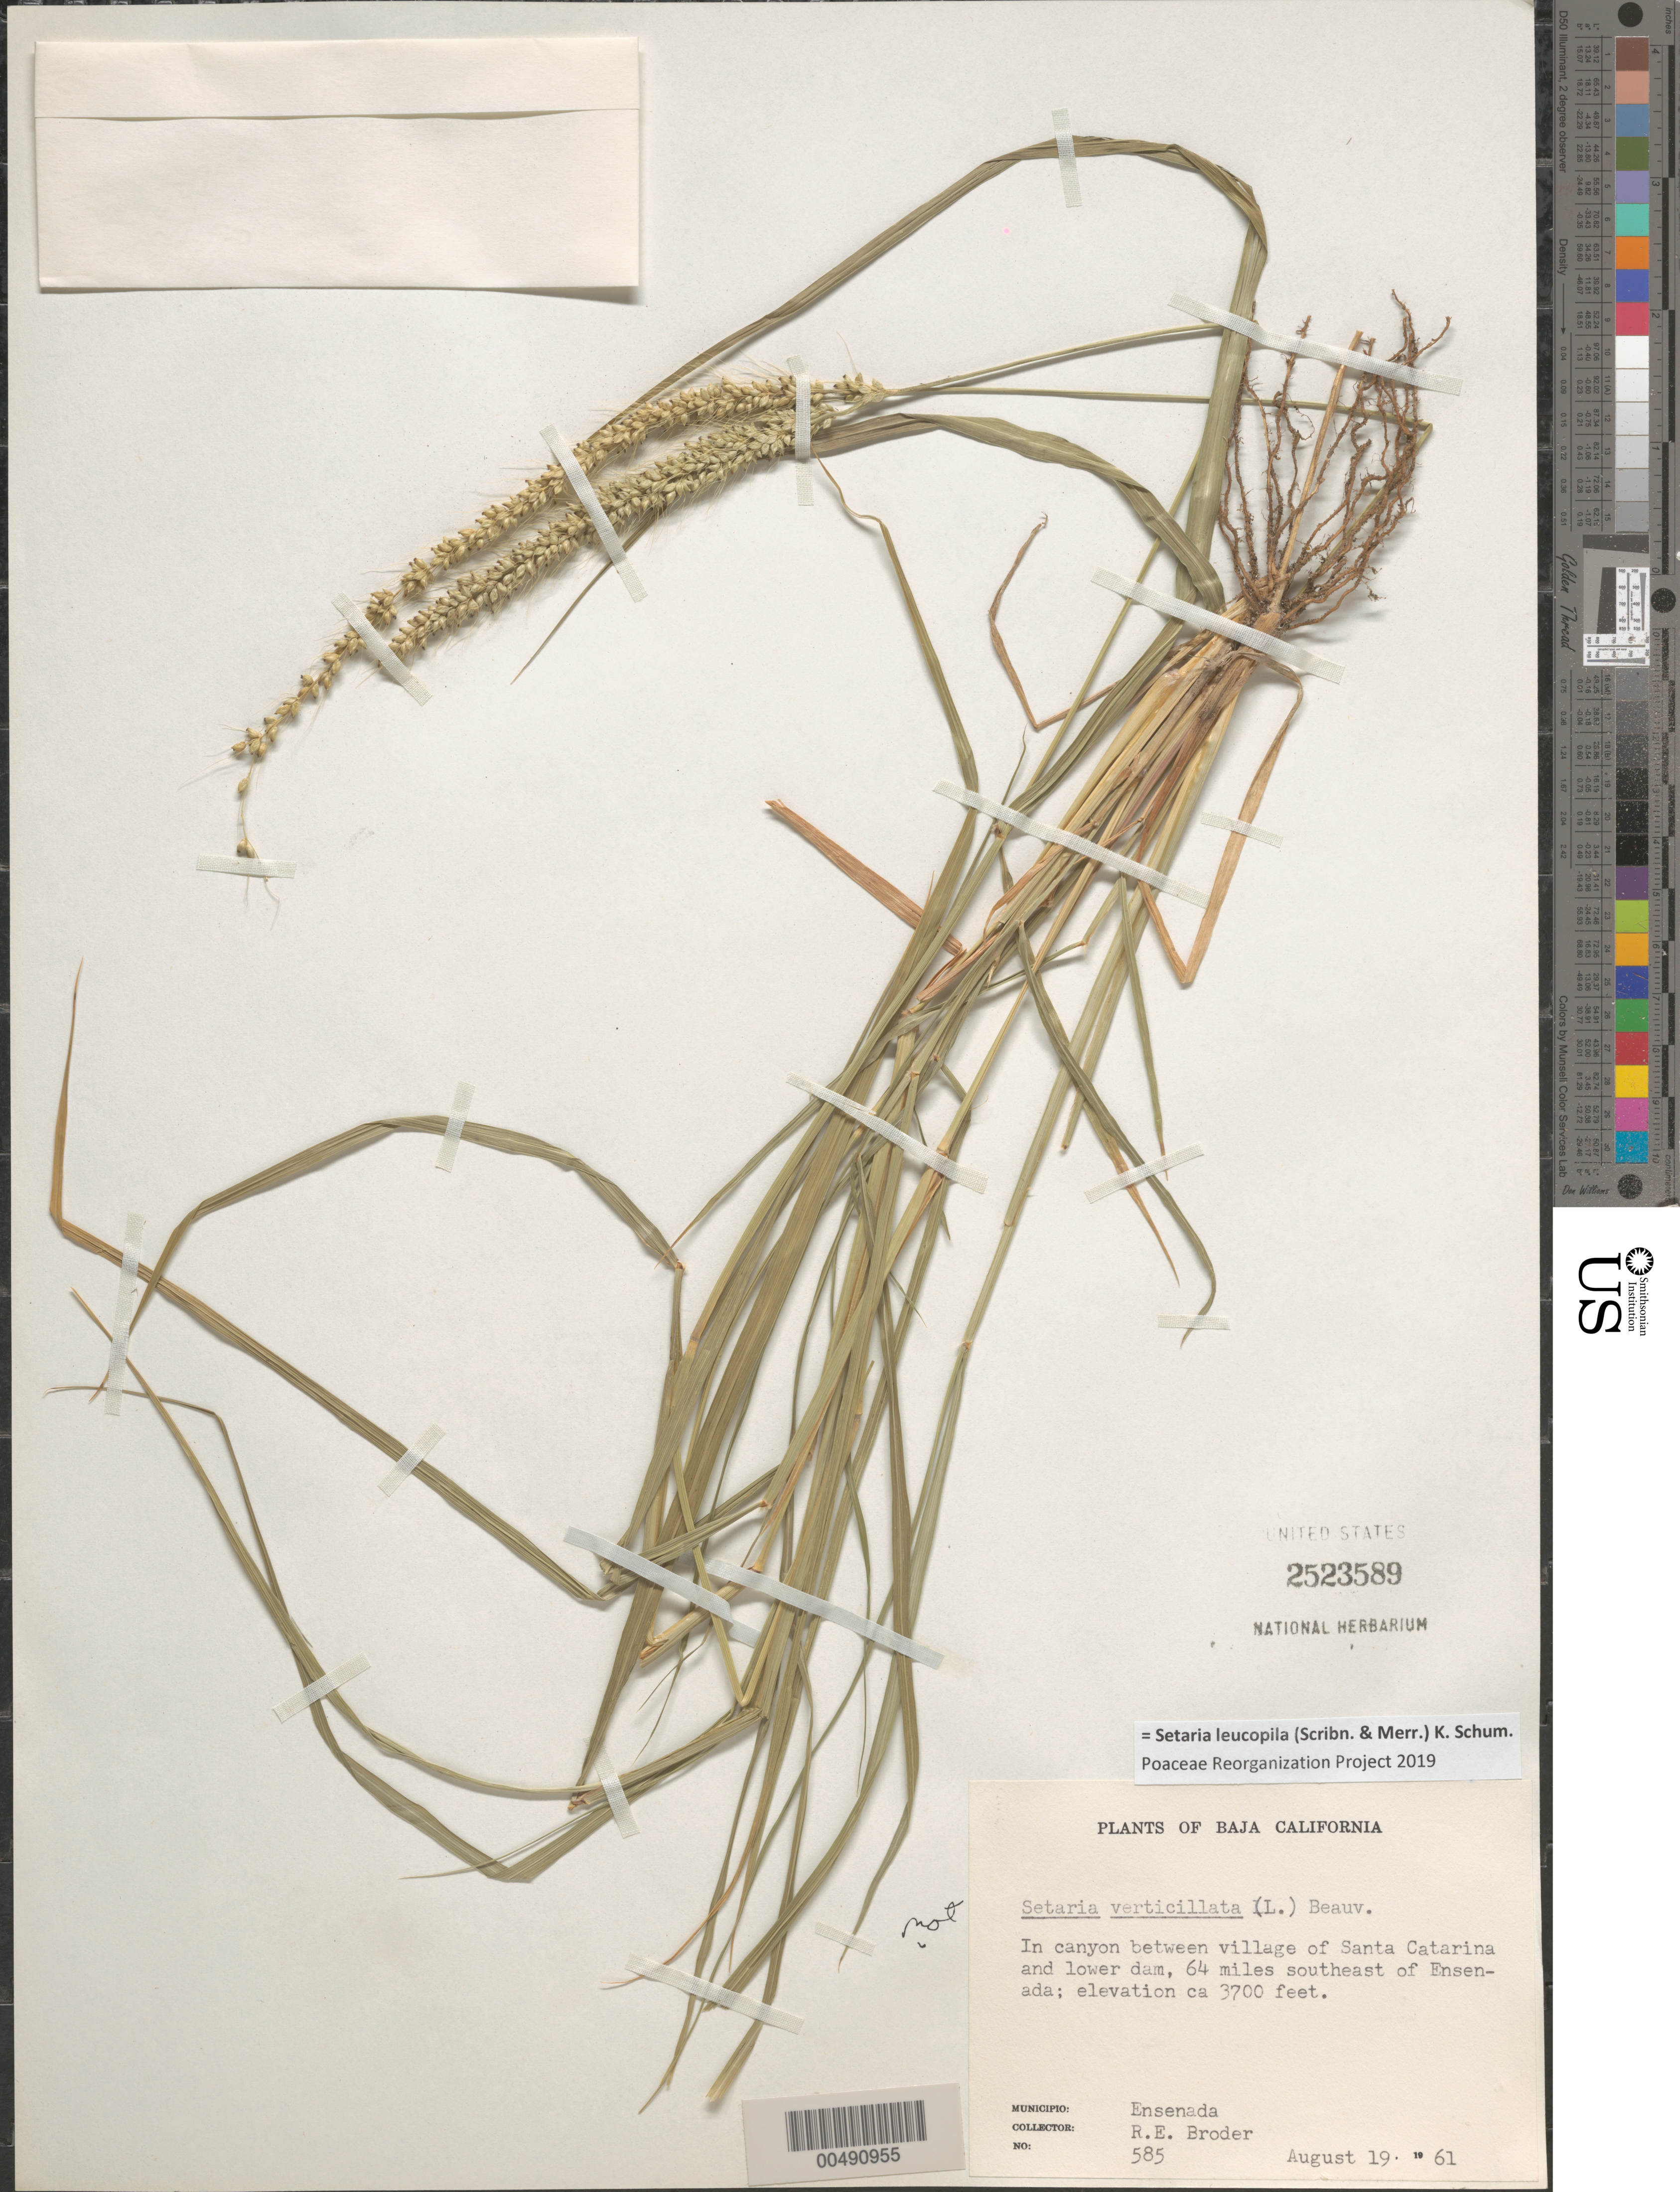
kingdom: Plantae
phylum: Tracheophyta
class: Liliopsida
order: Poales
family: Poaceae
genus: Setaria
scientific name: Setaria leucopila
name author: (Scribn. & Merr.) K. Schum.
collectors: R. Broder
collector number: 585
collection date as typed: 19 Aug 1961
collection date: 1961-08-19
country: Mexico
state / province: Baja California Norte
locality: Between village of Santa Catarina and lower dam, 64 mi SE of Ensenada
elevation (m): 1128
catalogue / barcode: US 2523589